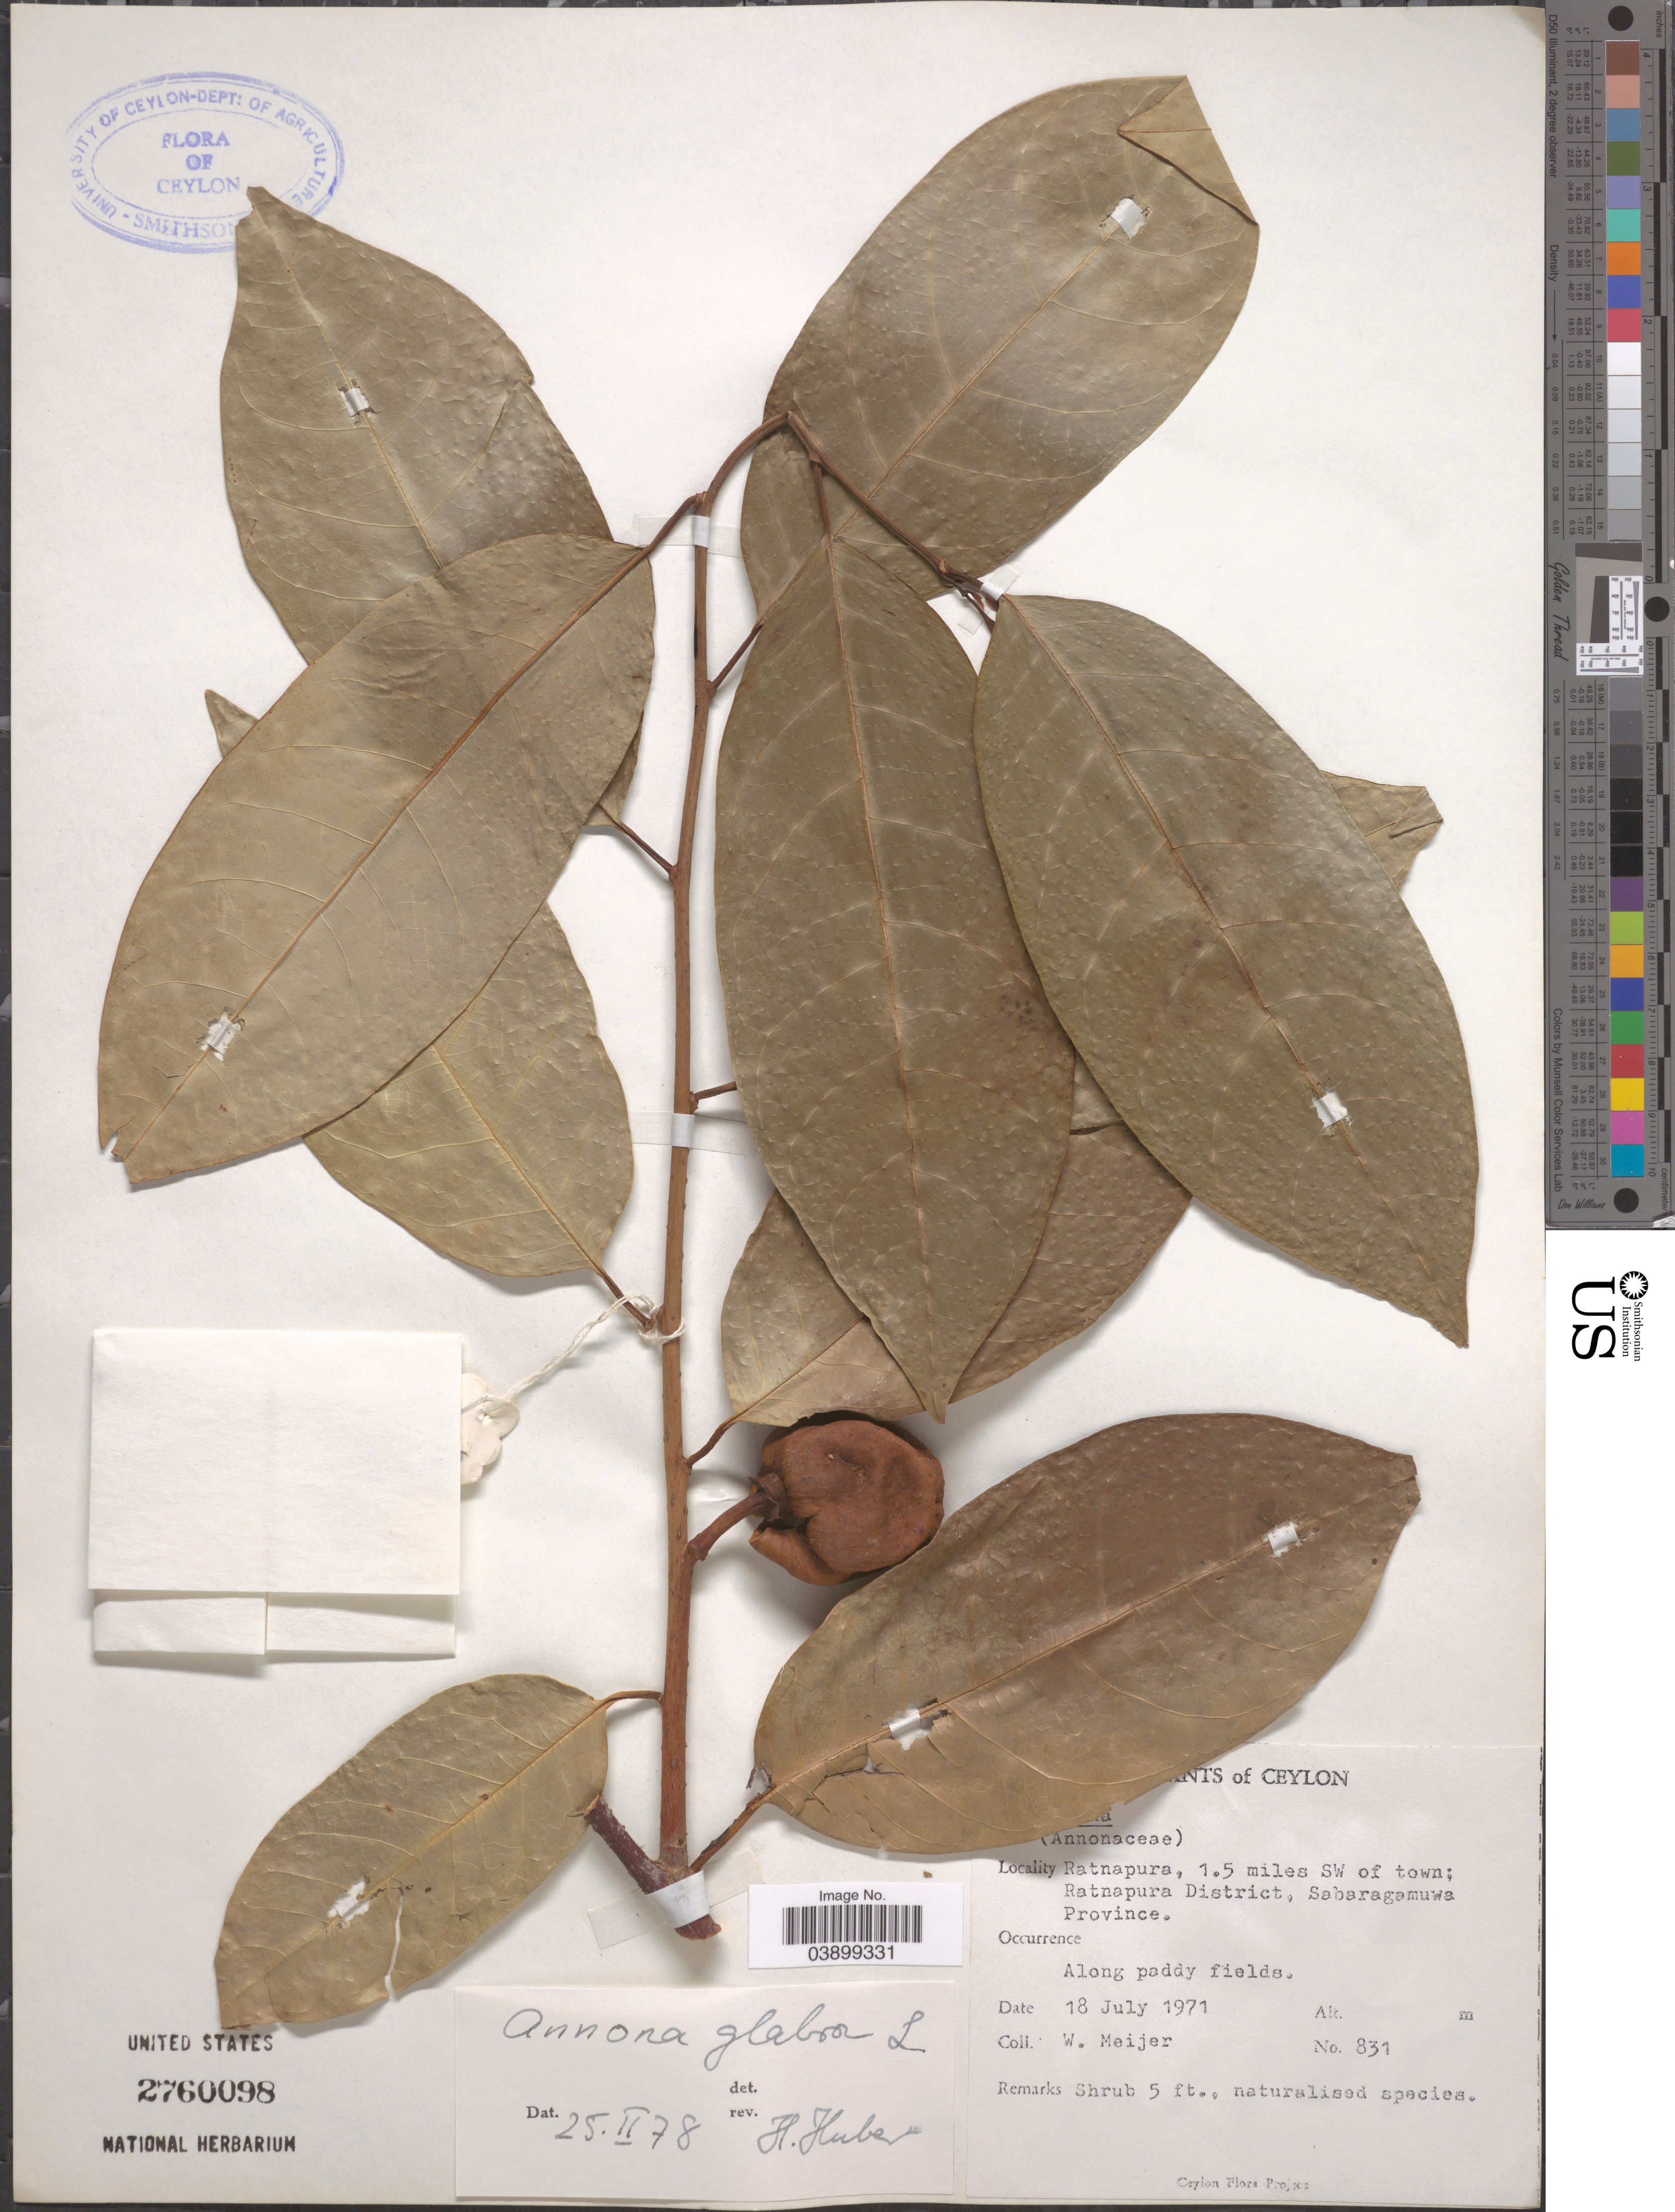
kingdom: Plantae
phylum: Tracheophyta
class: Magnoliopsida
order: Magnoliales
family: Annonaceae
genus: Annona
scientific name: Annona glabra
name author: L.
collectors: W. Meijer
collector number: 831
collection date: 1971-07-18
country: Sri Lanka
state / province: Sabaragamuwa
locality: Ceylon. Ratnapura, 1.5 miles SW of town; Ratnapura District.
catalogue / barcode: US 2760098